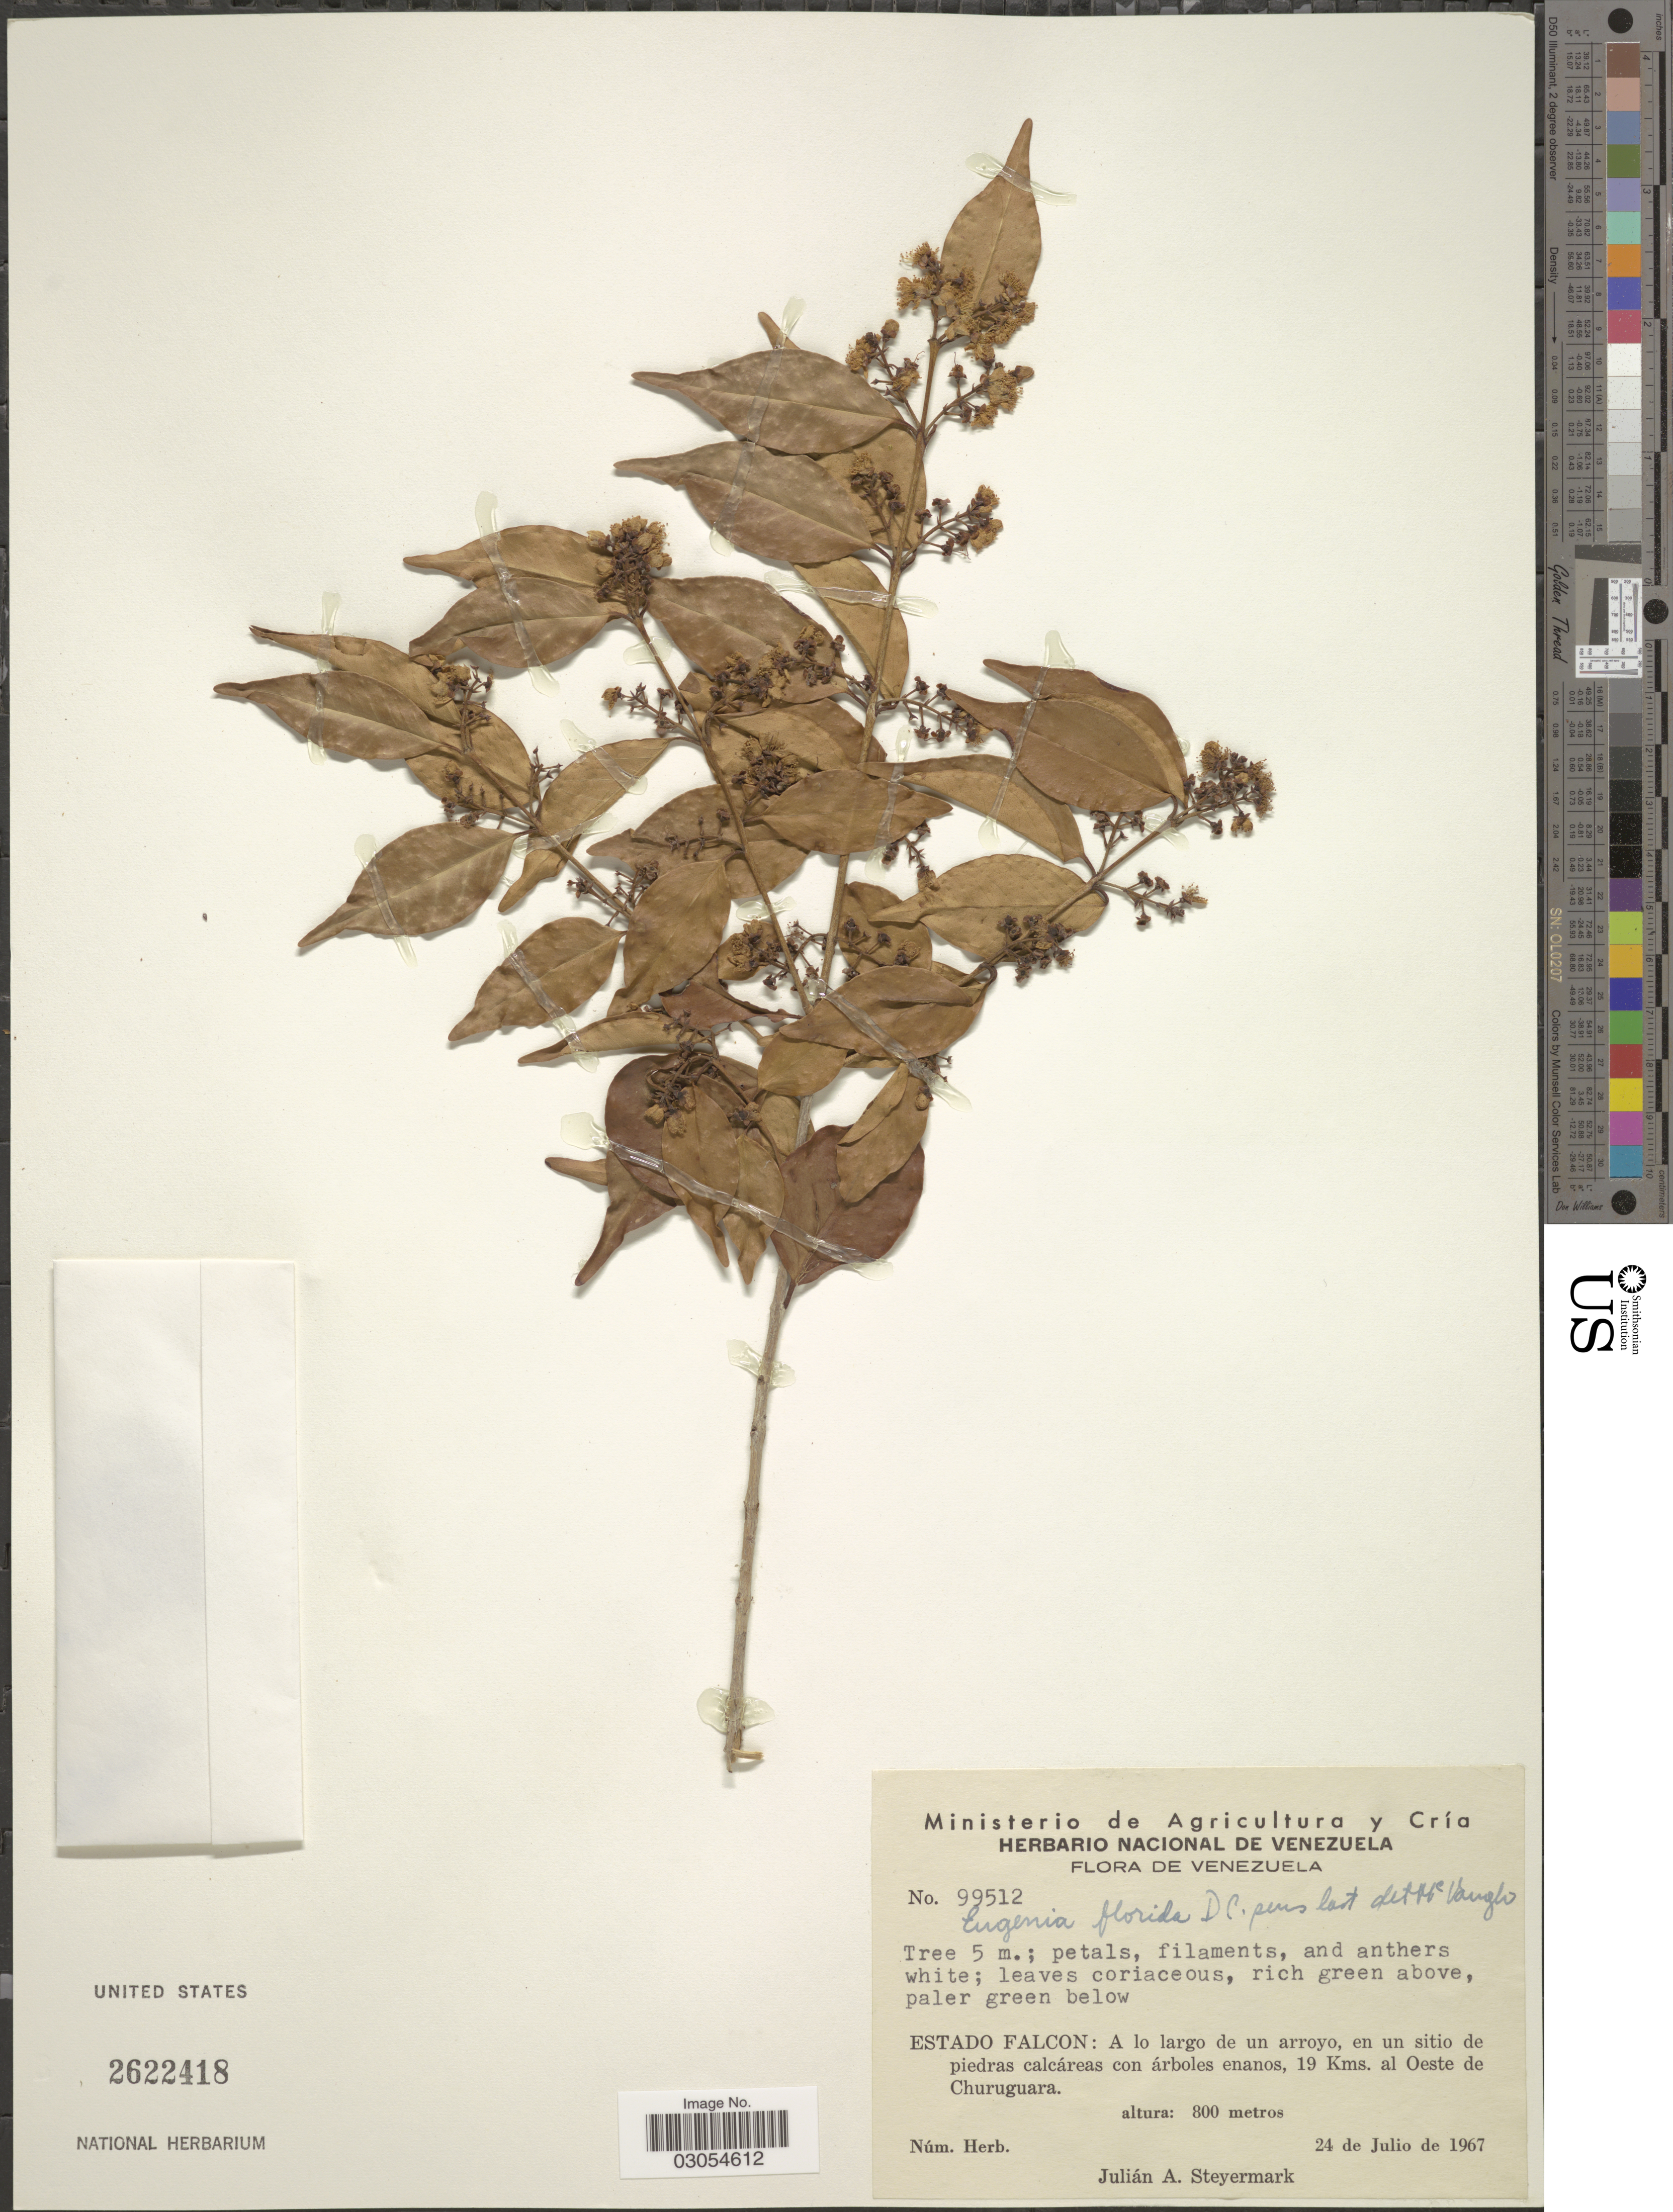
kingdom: Plantae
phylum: Tracheophyta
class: Magnoliopsida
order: Myrtales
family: Myrtaceae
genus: Eugenia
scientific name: Eugenia florida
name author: DC.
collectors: J. Steyermark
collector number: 99512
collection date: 1967-07-24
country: Venezuela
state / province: Falcón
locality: A lo largo de un arroyo, en un sitio de piedras calcáreas con árboles enanos, 19 Kms. al Oeste de Churuguara.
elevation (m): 800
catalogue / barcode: US 2622418